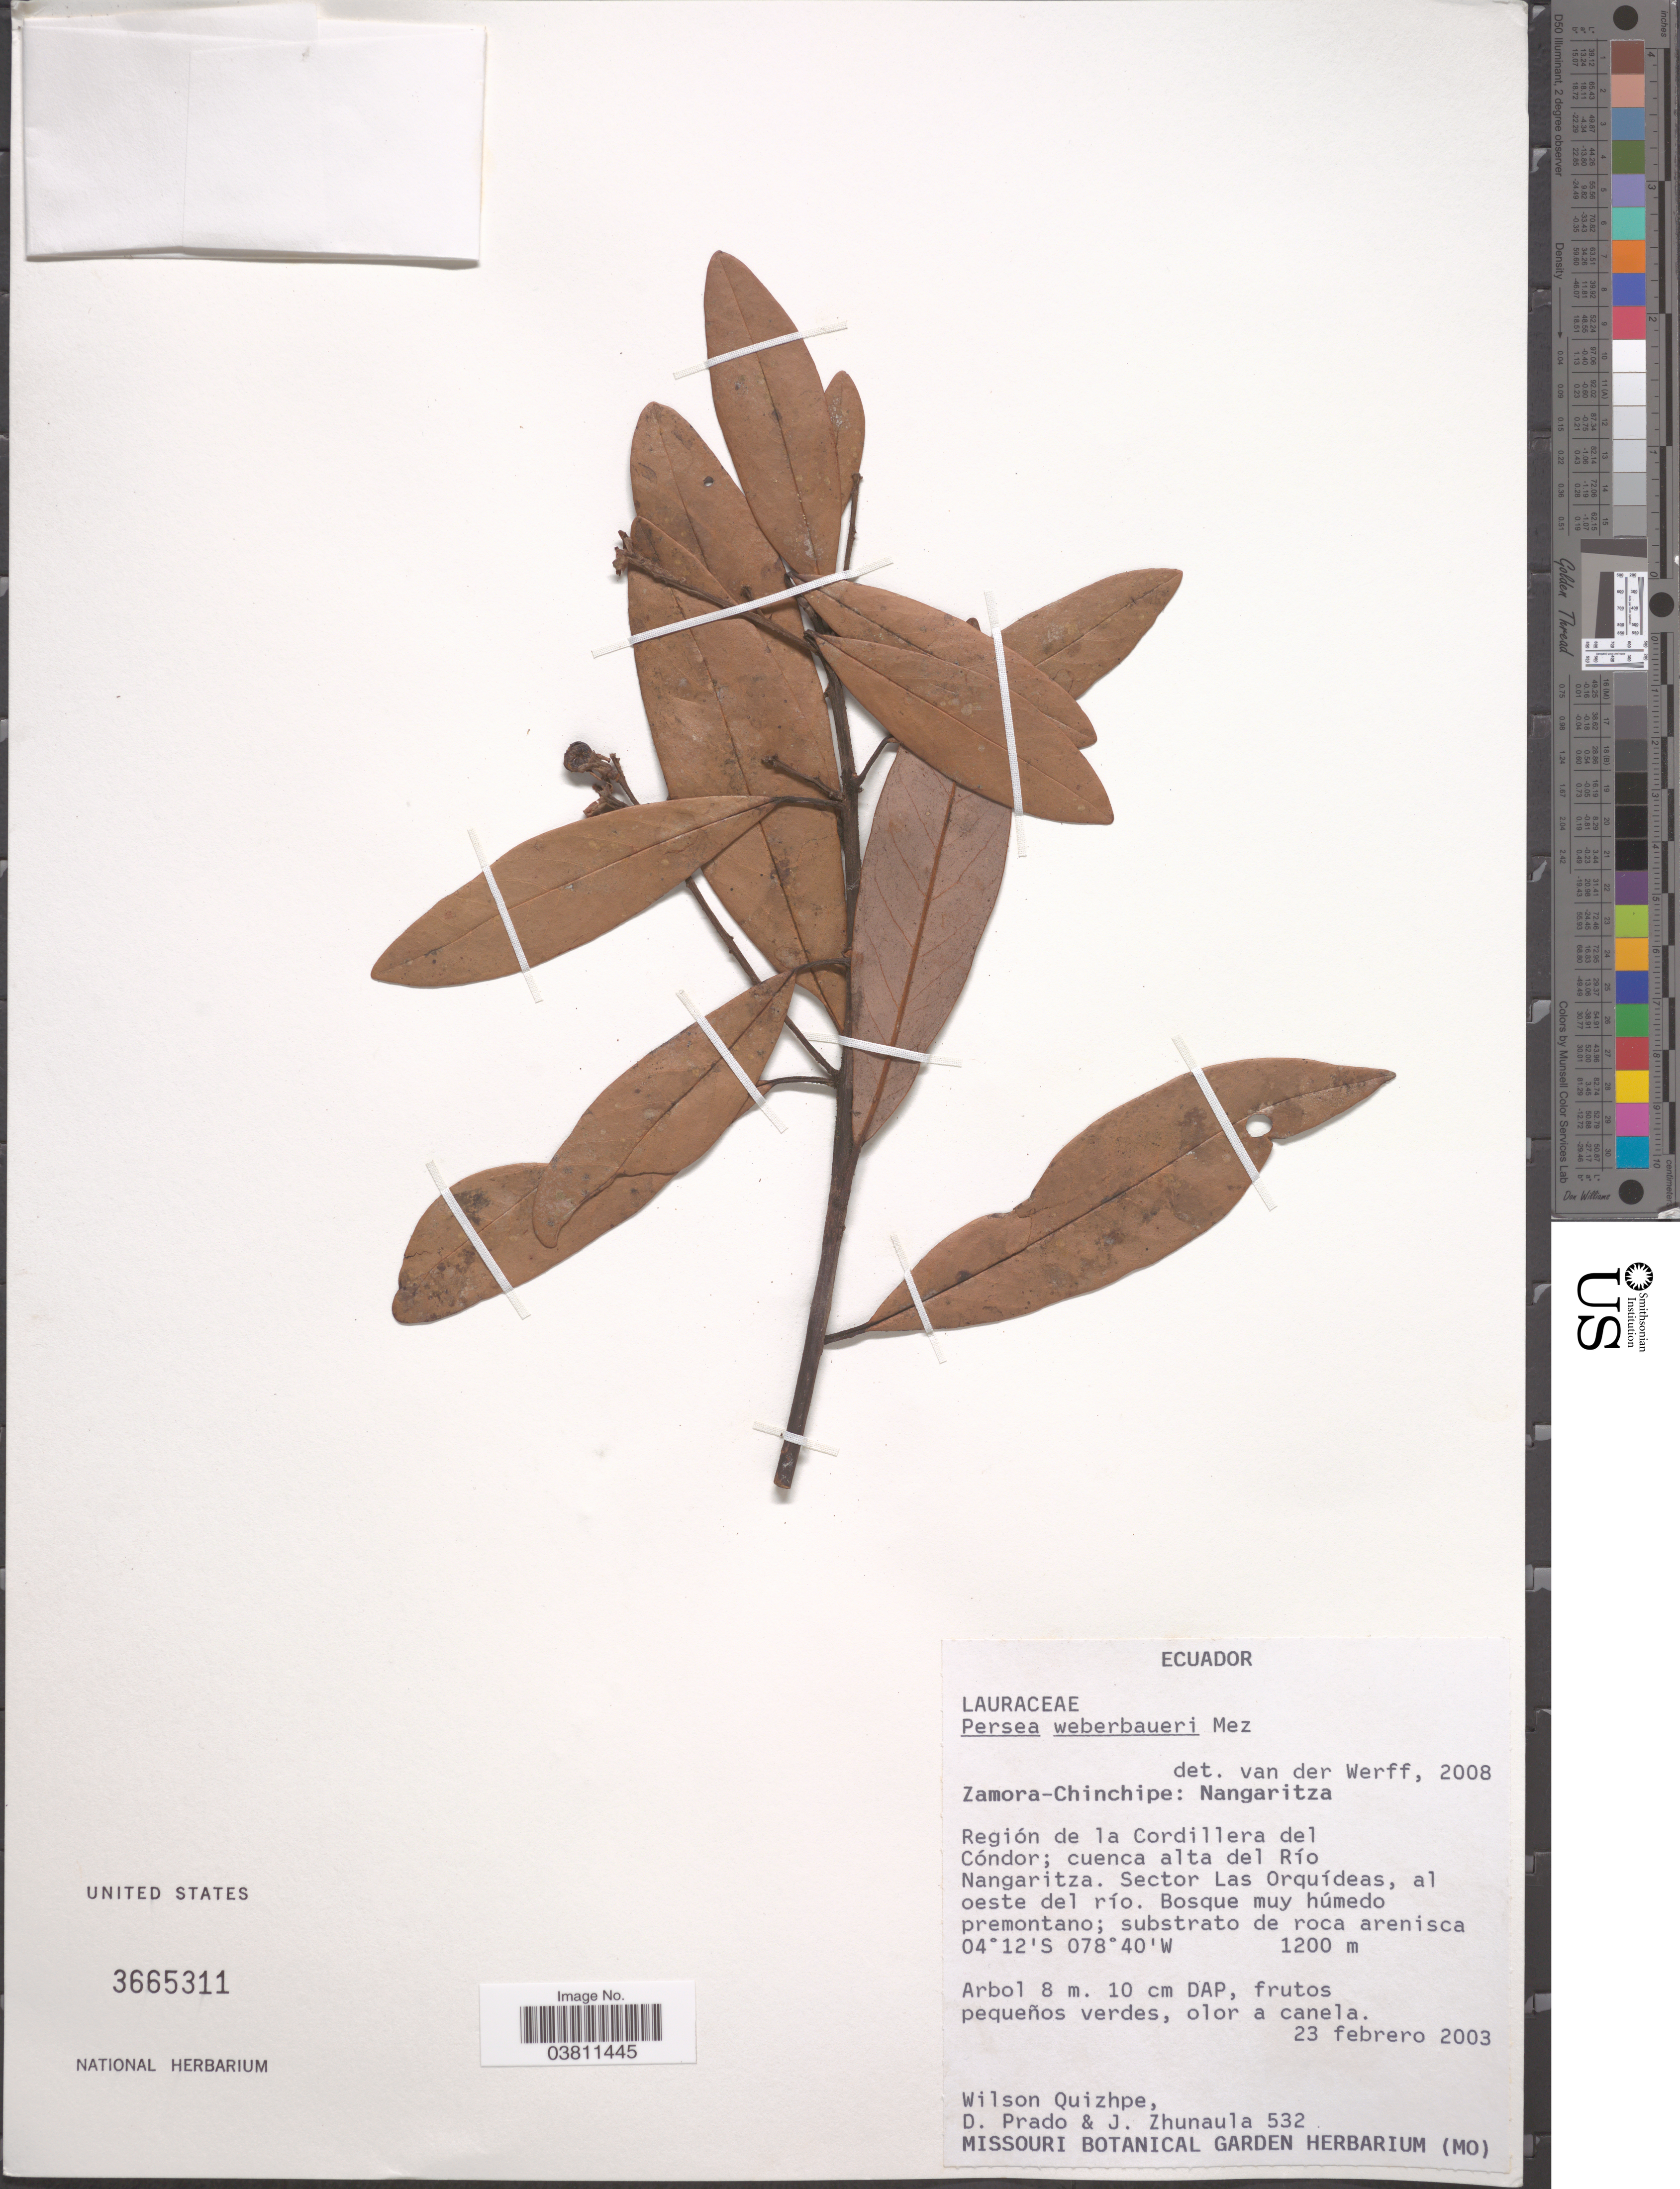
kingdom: Plantae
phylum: Tracheophyta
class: Magnoliopsida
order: Laurales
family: Lauraceae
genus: Persea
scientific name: Persea weberbaueri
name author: Mez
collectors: W. Quizhpe, D. Prado & J. Zhunaula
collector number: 532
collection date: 2003-02-23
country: Ecuador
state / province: Zamora-Chinchipe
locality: Nangaritza. Región de la Cordillera del Cóndor; cuenca alta del Río Nangaritza. Sector Las Orquídeas, al oeste del río.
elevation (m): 1200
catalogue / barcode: US 3665311